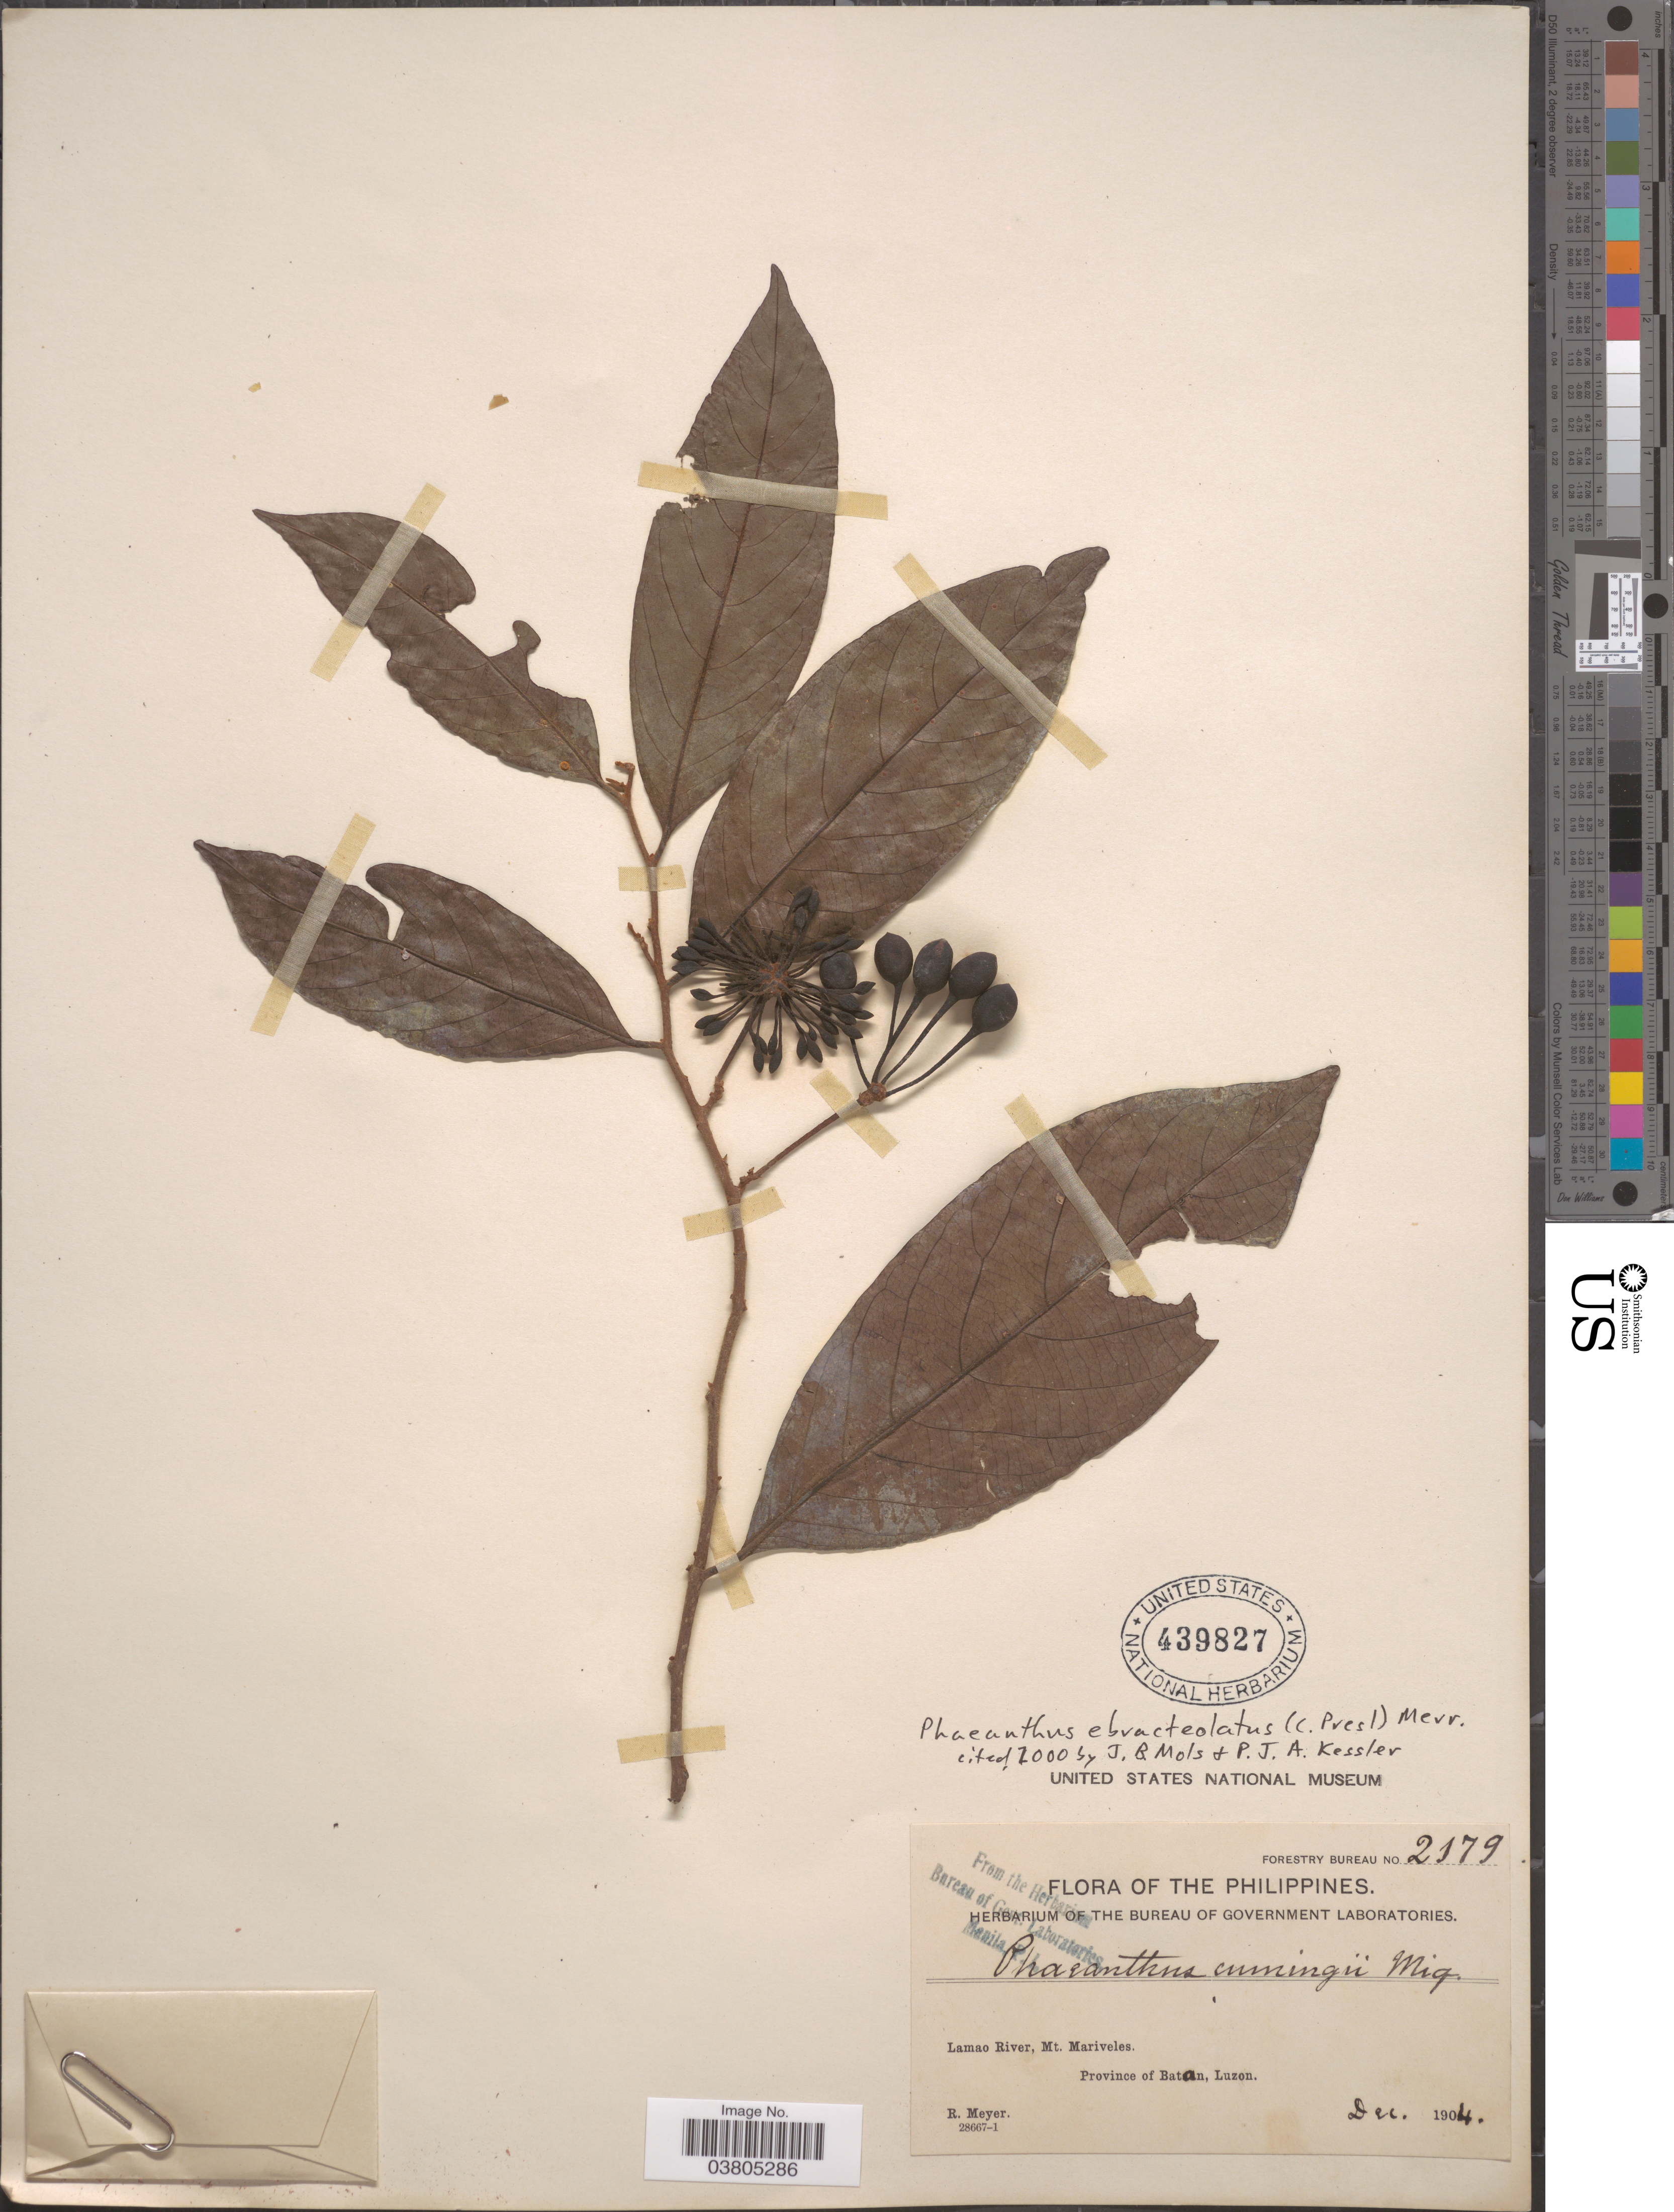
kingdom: Plantae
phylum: Tracheophyta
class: Magnoliopsida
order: Magnoliales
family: Annonaceae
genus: Phaeanthus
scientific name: Phaeanthus ebracteolatus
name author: (C. Presl) Merr.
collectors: R. Meyer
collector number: Forestry Bureau 2179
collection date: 1904-12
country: Philippines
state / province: Cagayan Valley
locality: Lamao River, Mt. Mariveles. Province of Batan, Luzon.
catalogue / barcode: US 439827